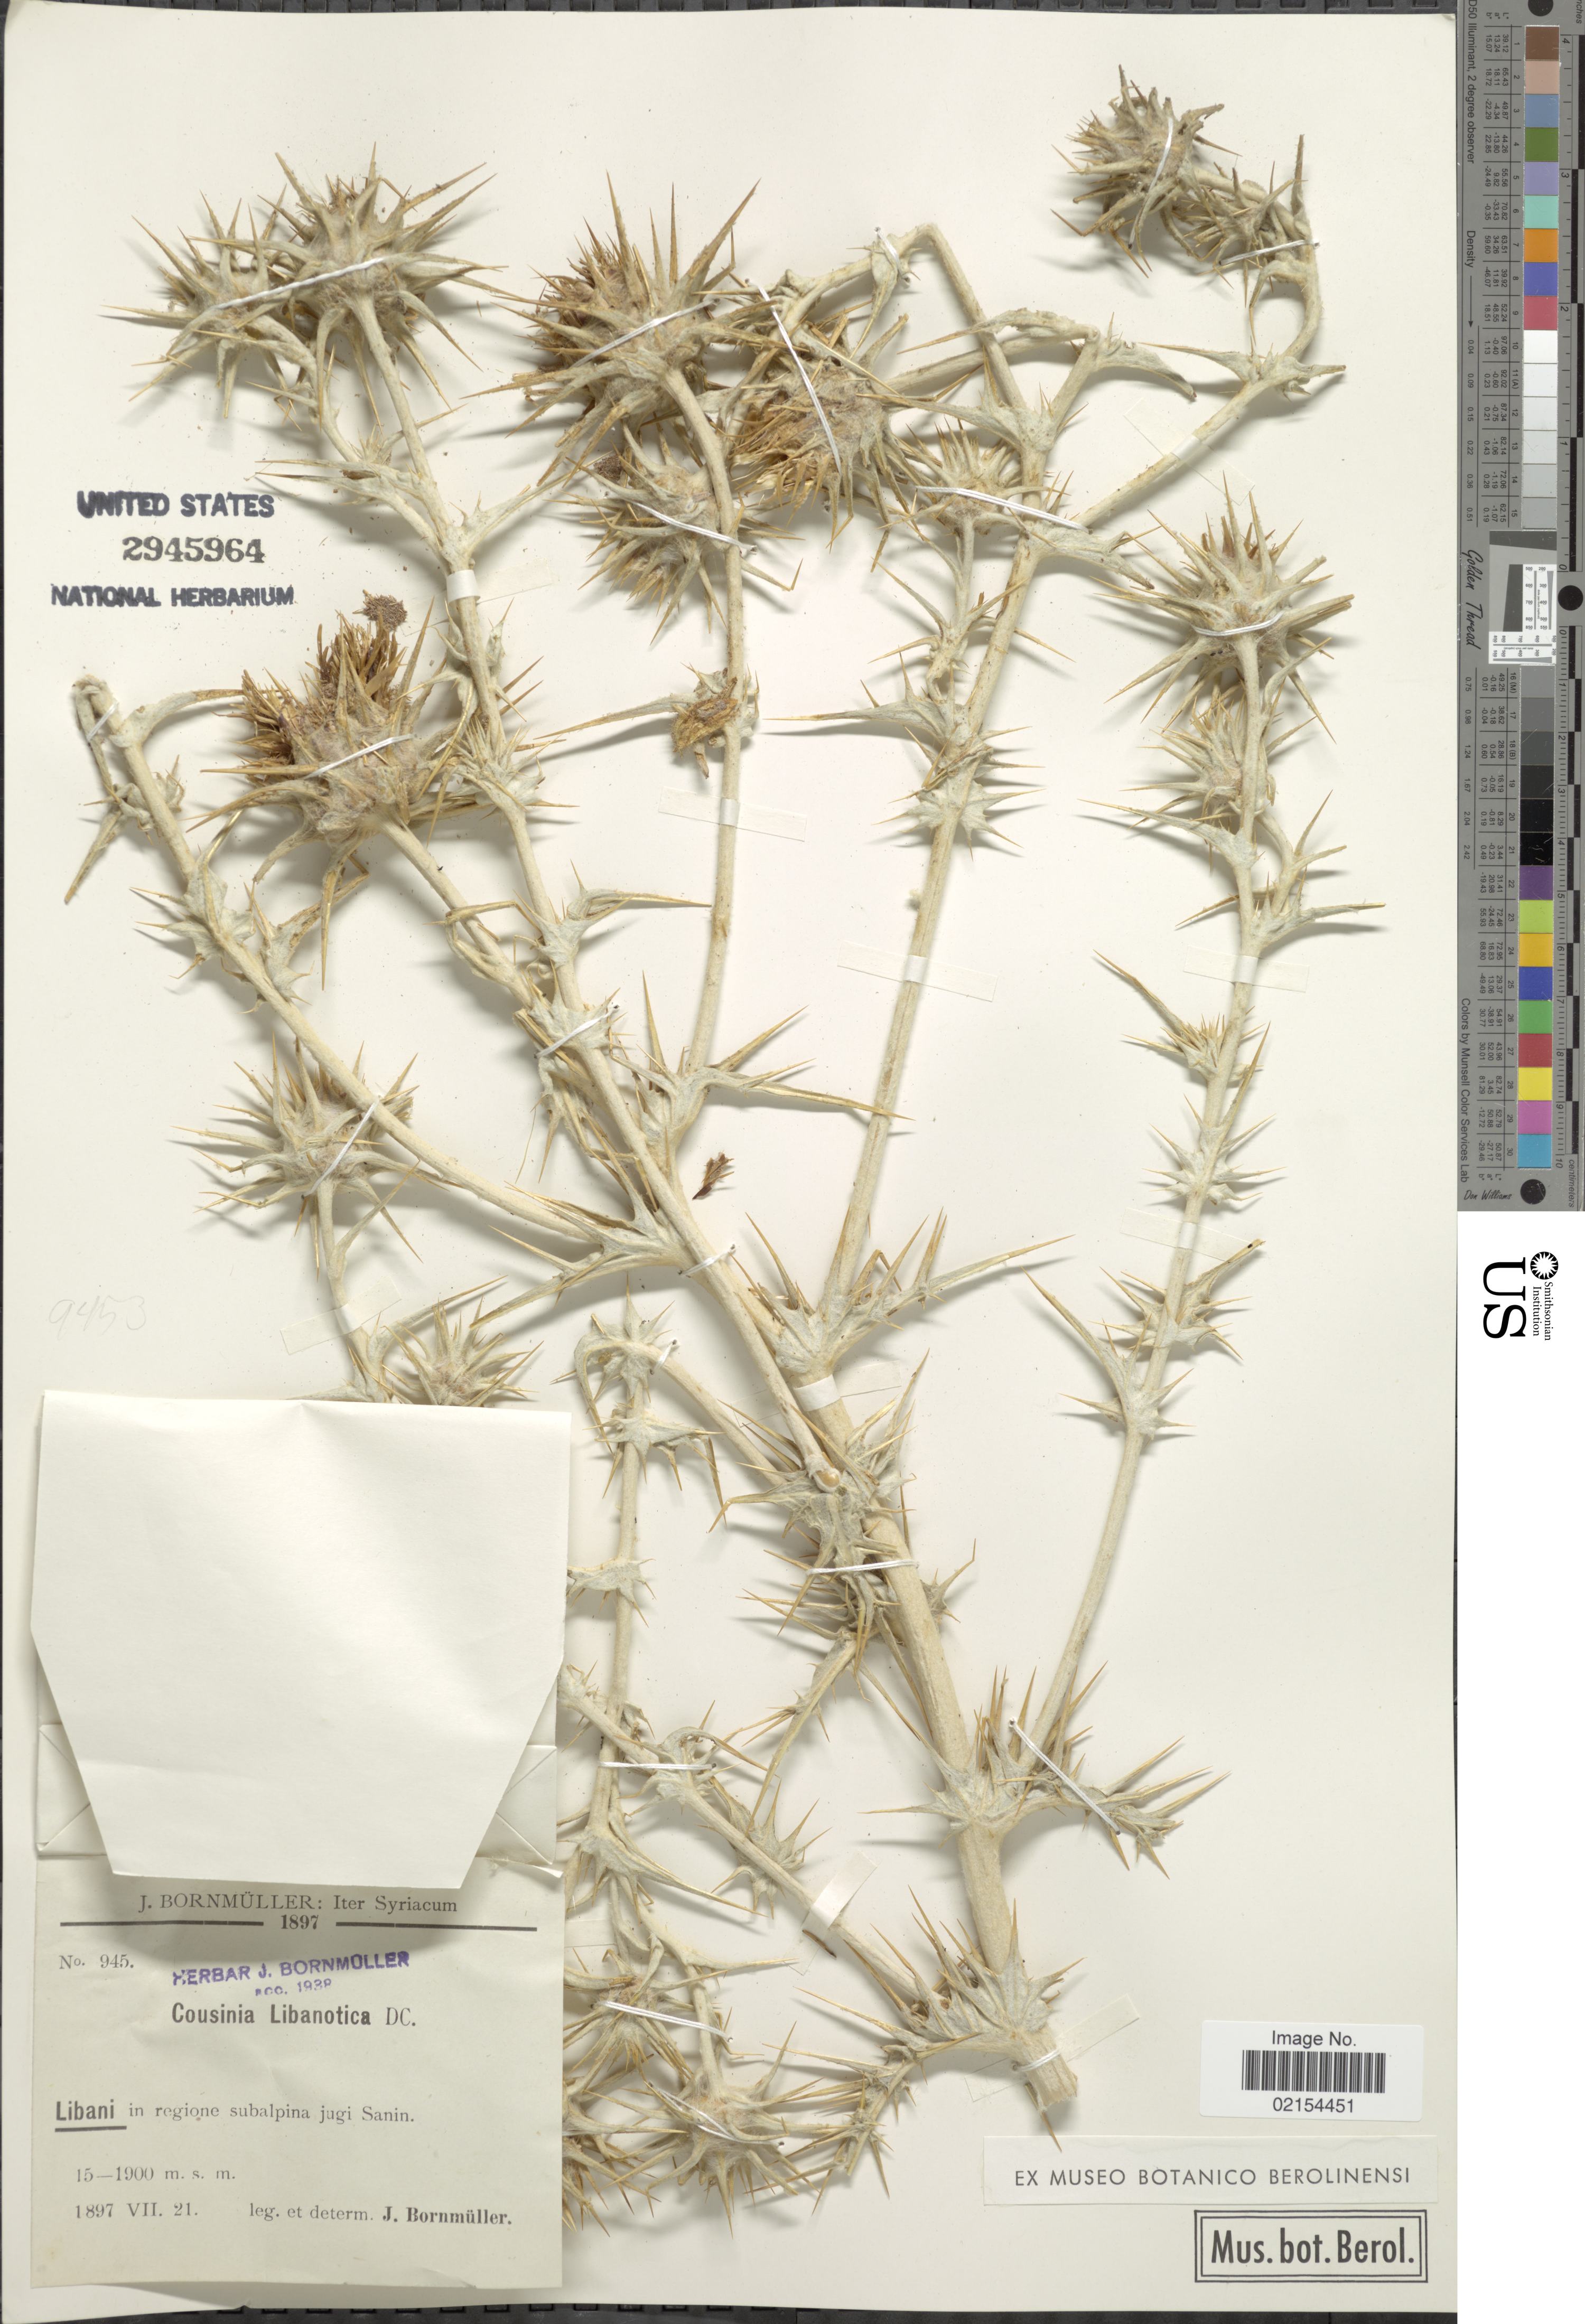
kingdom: Plantae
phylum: Tracheophyta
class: Magnoliopsida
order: Asterales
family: Asteraceae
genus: Cousinia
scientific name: Cousinia libanotica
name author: DC.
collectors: J. Bornmüller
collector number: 945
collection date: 1897-07-21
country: Syria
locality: Iter Syriacum, Libani in regione subalpina jugi Sanin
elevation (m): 1500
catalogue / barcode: US 2945964